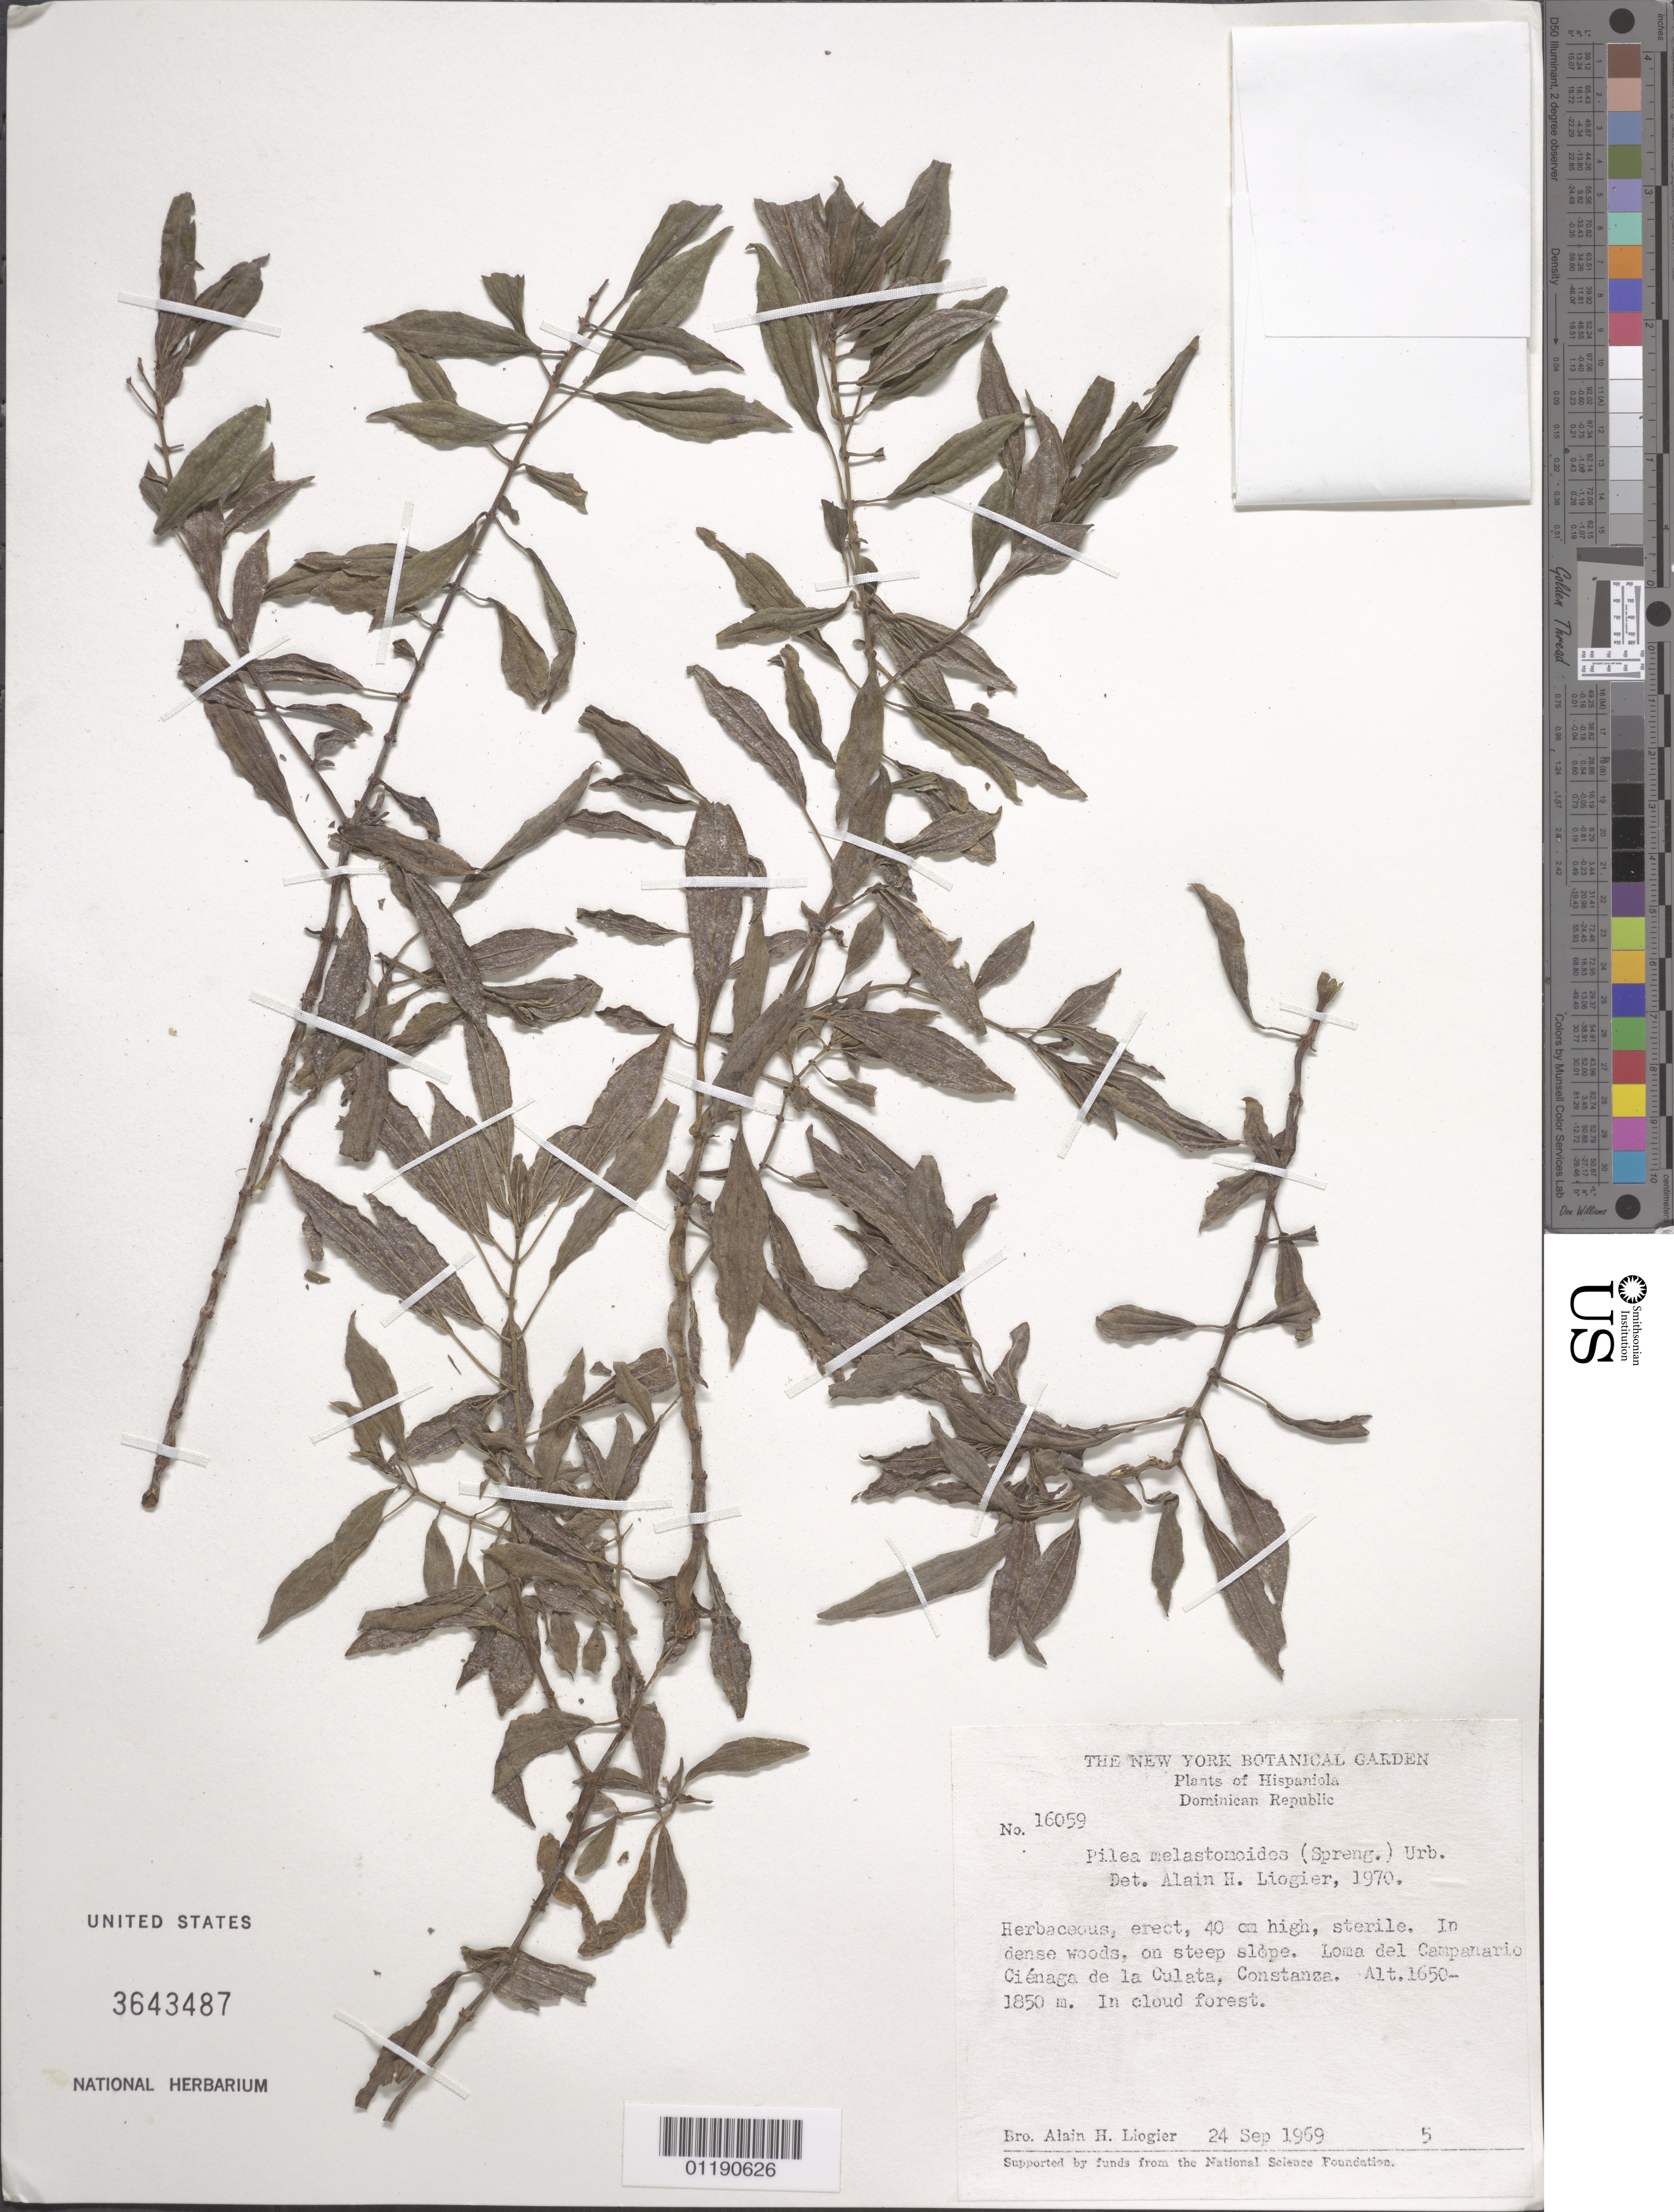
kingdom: Plantae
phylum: Tracheophyta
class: Magnoliopsida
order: Rosales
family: Urticaceae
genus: Pilea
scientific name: Pilea melastomoides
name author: (Spreng.) Urb.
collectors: A. H. Liogier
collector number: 16059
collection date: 1969-09-24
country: Dominican Republic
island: Hispaniola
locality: Loma del Campanario, Ciénaga de la Culata, Constanza.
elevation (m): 1650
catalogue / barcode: US 3643487